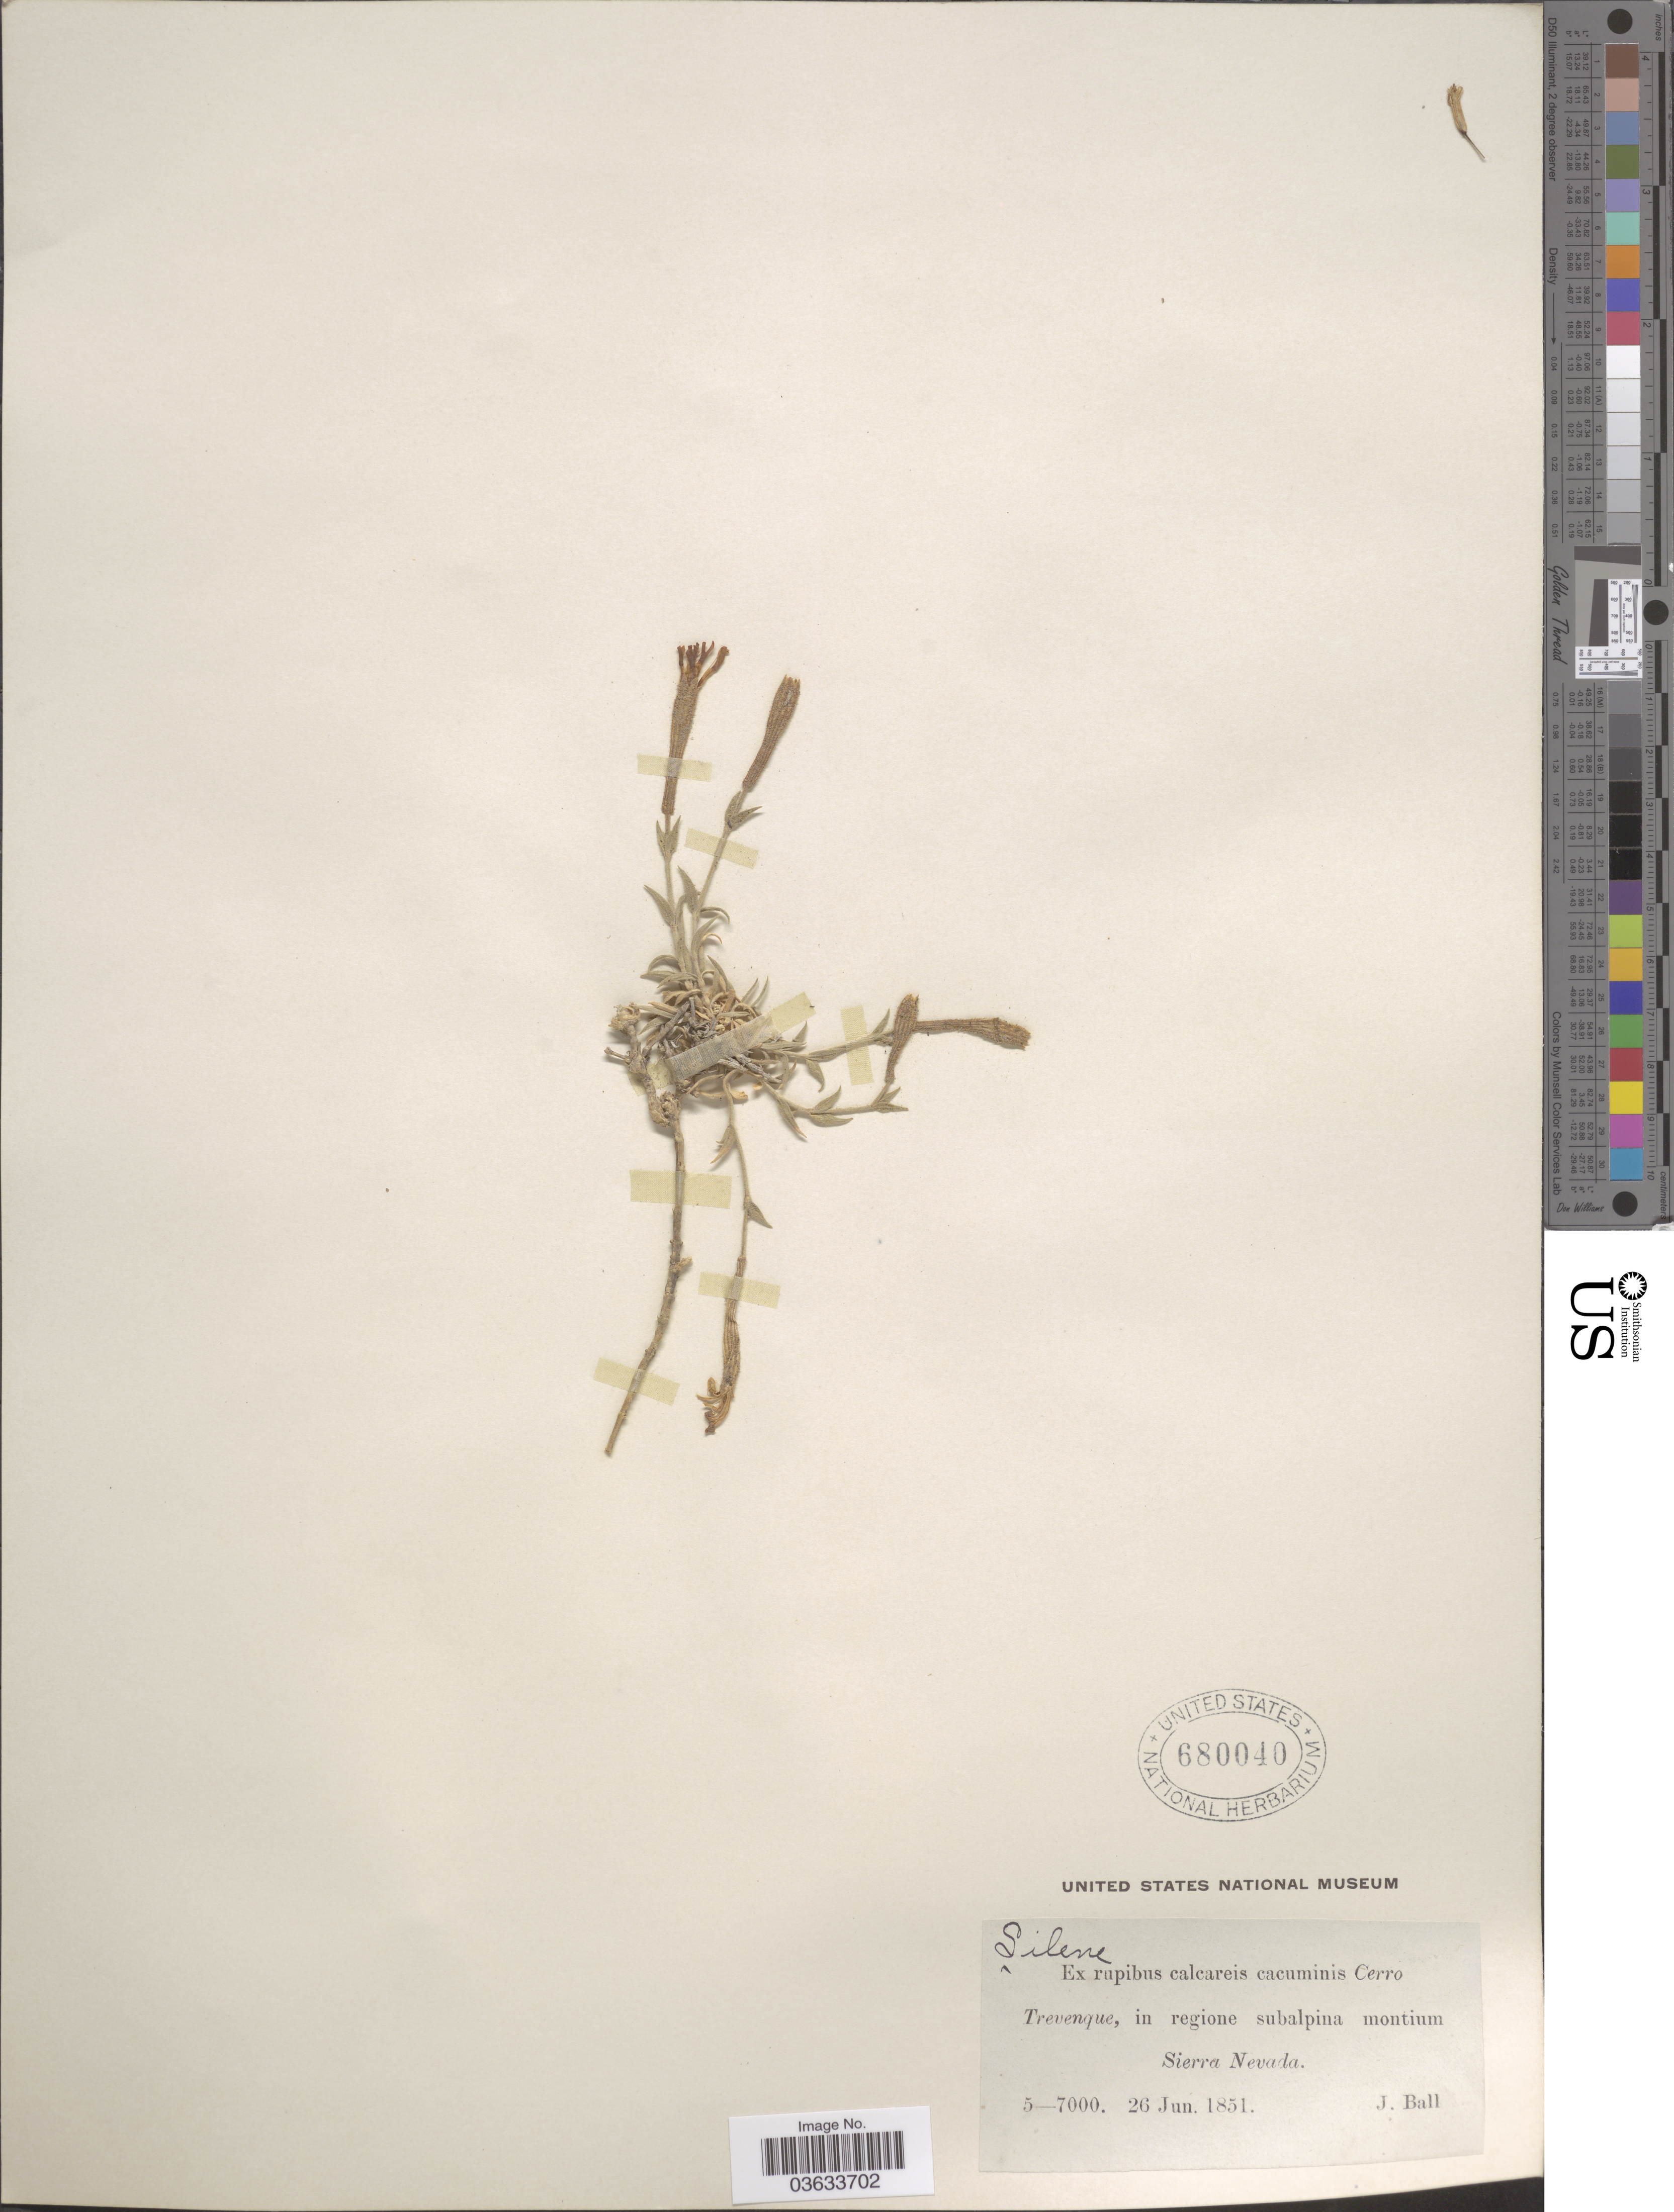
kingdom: Plantae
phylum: Tracheophyta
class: Magnoliopsida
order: Caryophyllales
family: Caryophyllaceae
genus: Silene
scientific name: Silene sp.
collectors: J. Ball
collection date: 1851-06-26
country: Spain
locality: Ex rupibus calcareis cacuminis Cerro Trevenque, in regione subalpina montium Sierra Nevada.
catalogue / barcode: US 680040